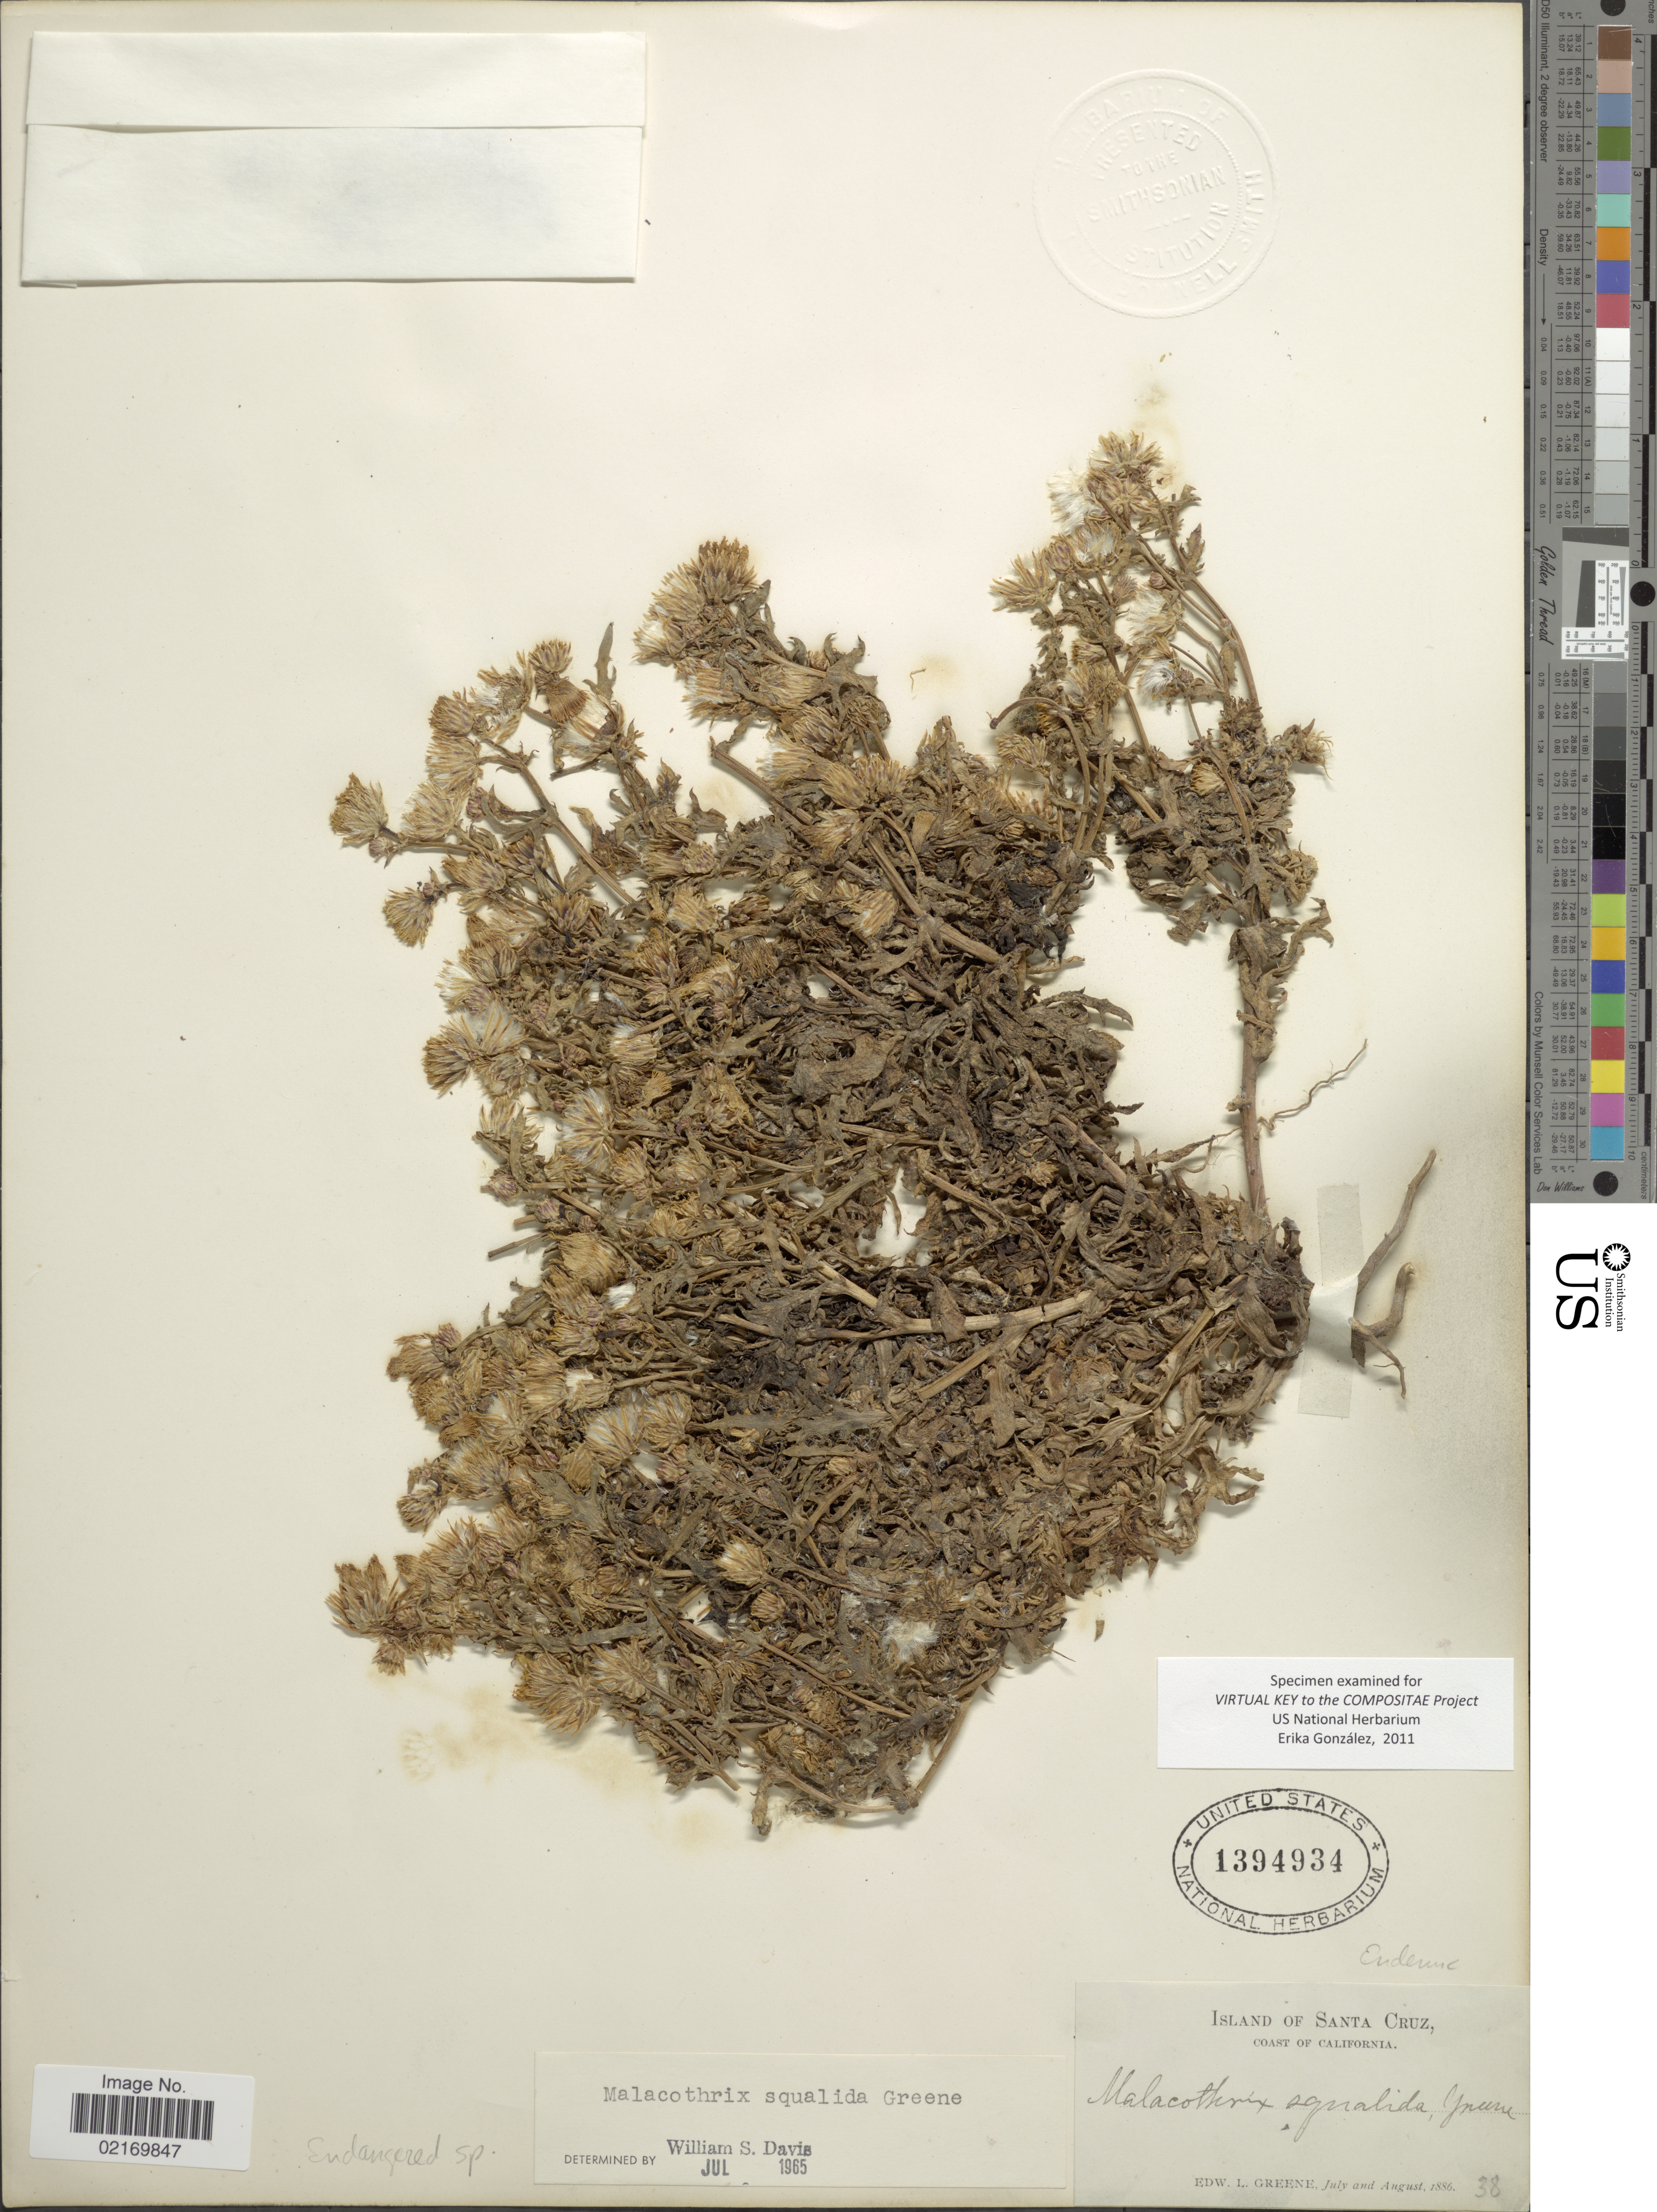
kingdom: Plantae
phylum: Tracheophyta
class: Magnoliopsida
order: Asterales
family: Asteraceae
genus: Malacothrix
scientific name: Malacothrix foliosa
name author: A. Gray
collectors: E. L. Greene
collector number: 38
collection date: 1886-07/1886-08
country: United States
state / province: California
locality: Island of Santa Cruz, Coast of California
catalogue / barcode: US 1394934